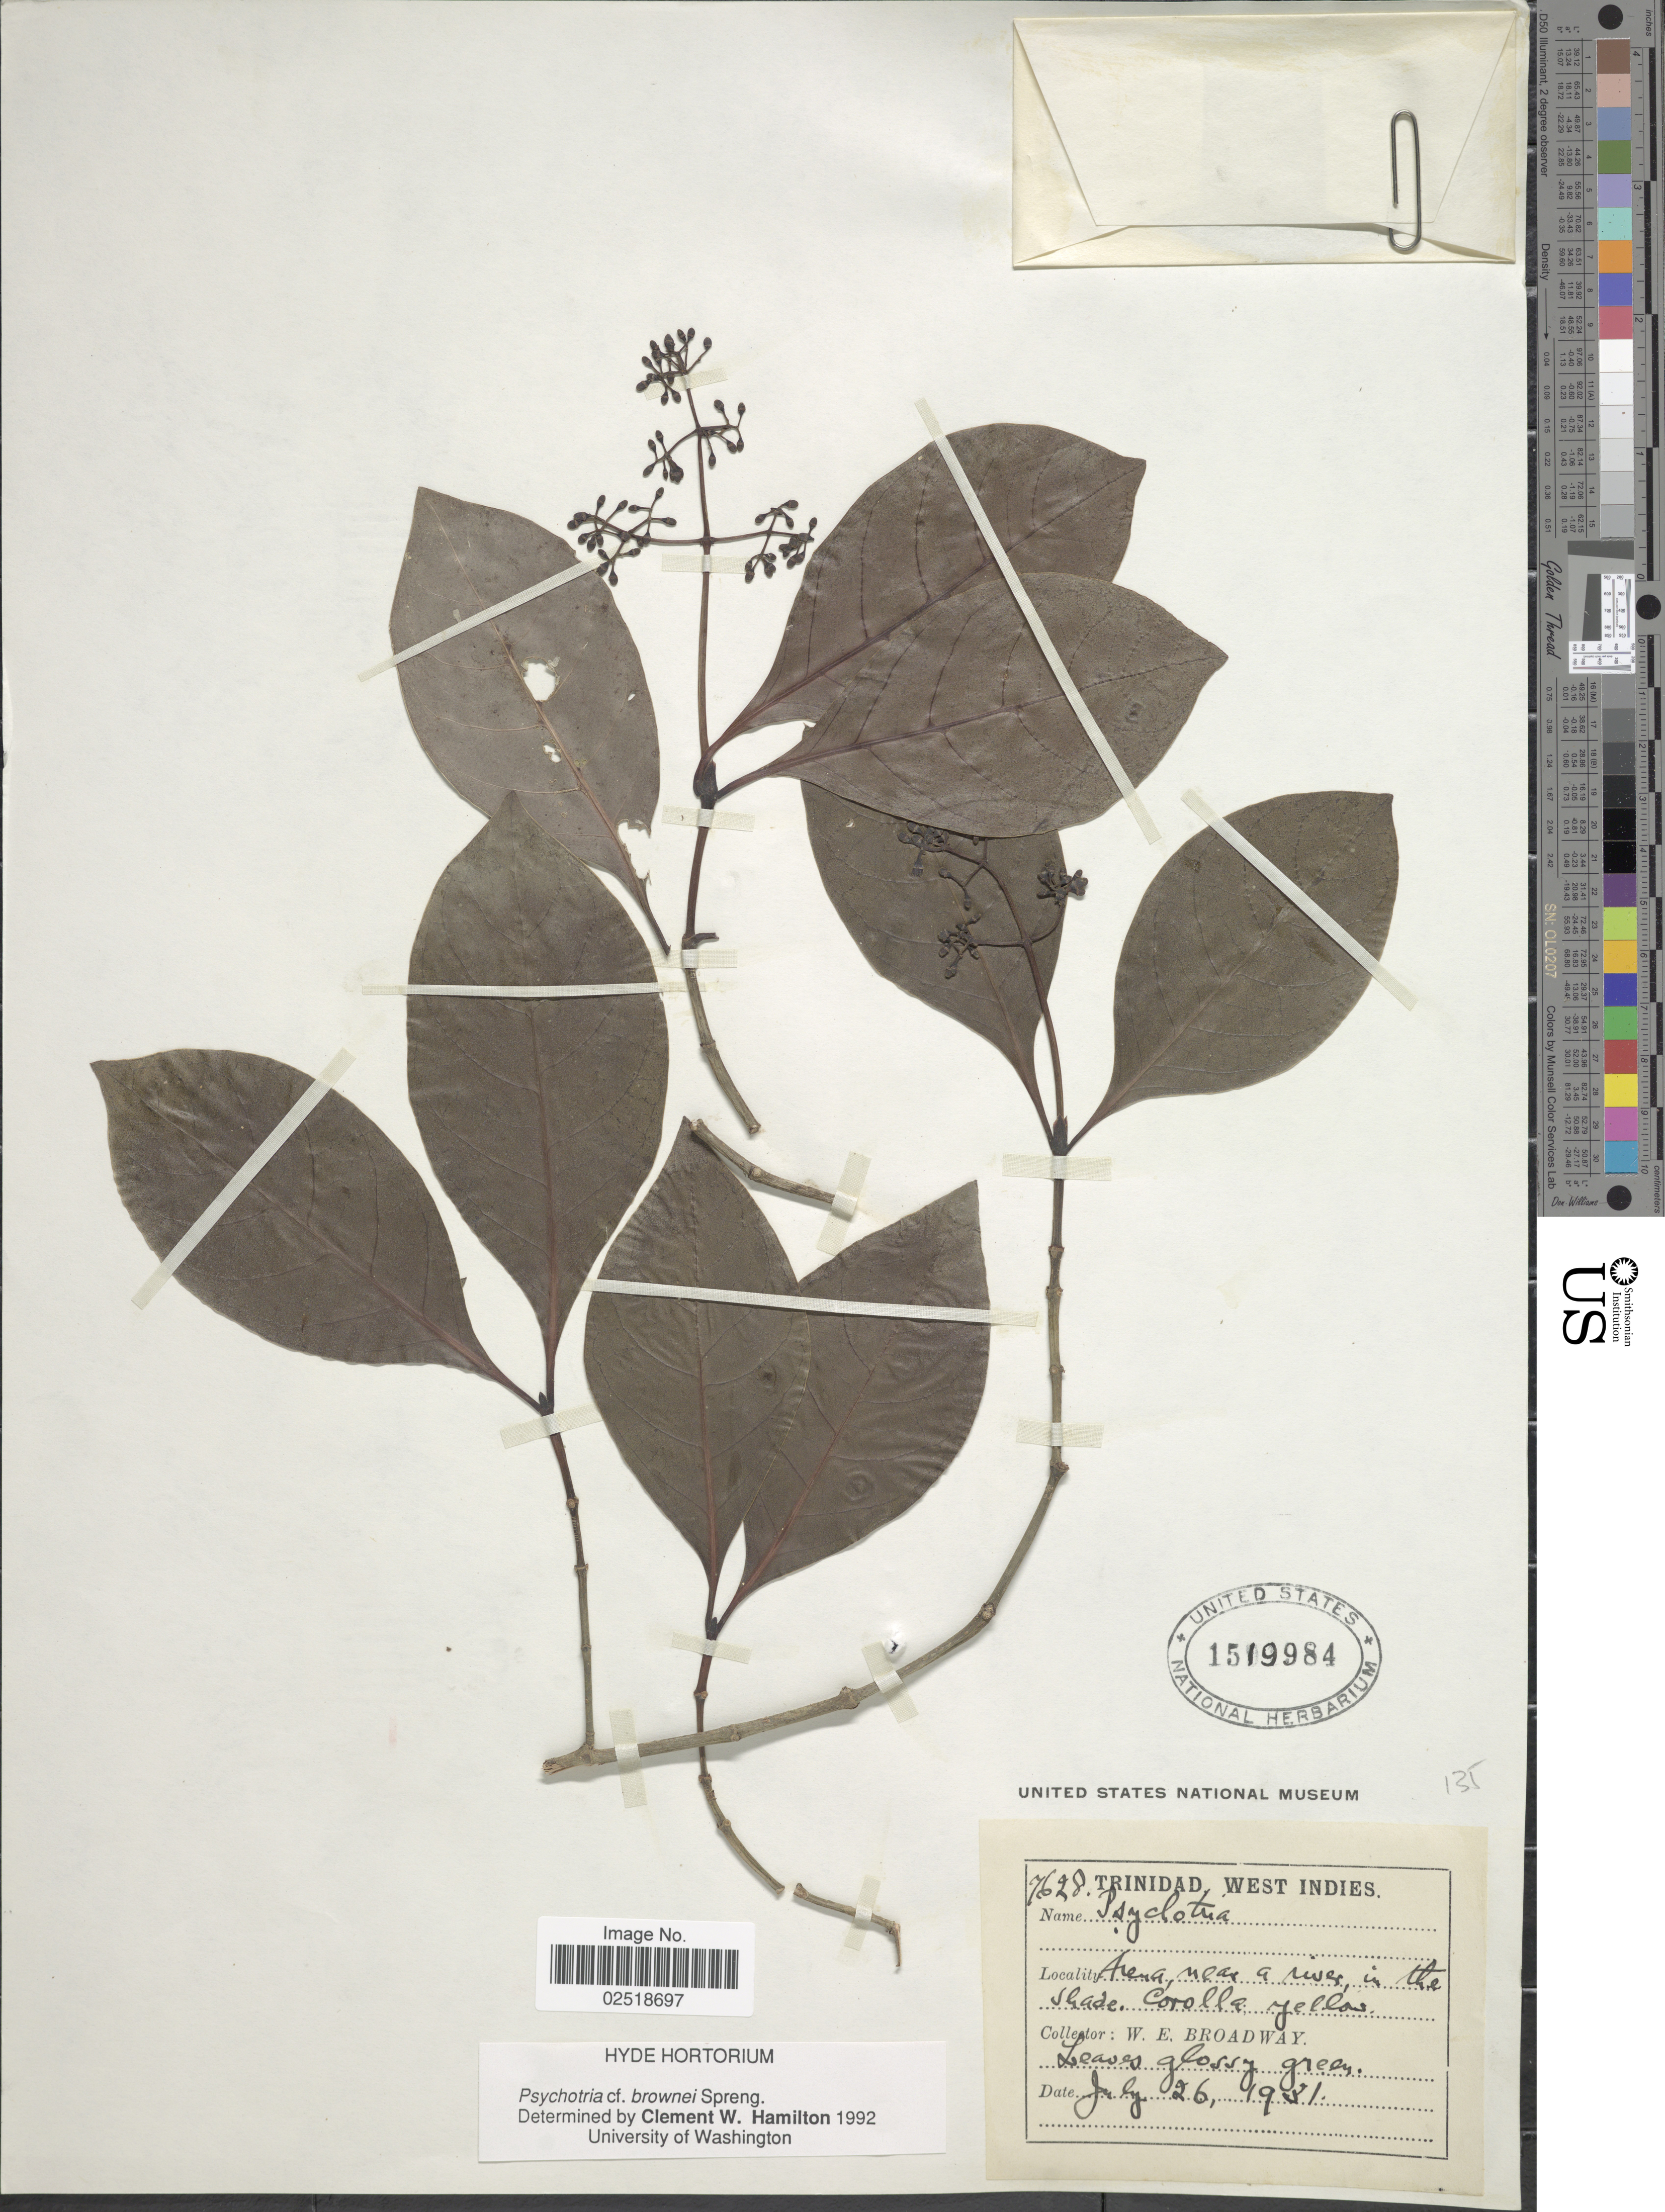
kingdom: Plantae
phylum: Tracheophyta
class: Magnoliopsida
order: Gentianales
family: Rubiaceae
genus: Psychotria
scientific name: Psychotria brownei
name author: Spreng.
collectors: W. E. Broadway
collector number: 7628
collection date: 1931-07-26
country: Trinidad and Tobago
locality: Trinidad, Arena, near a river, in the shade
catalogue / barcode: US 1519984